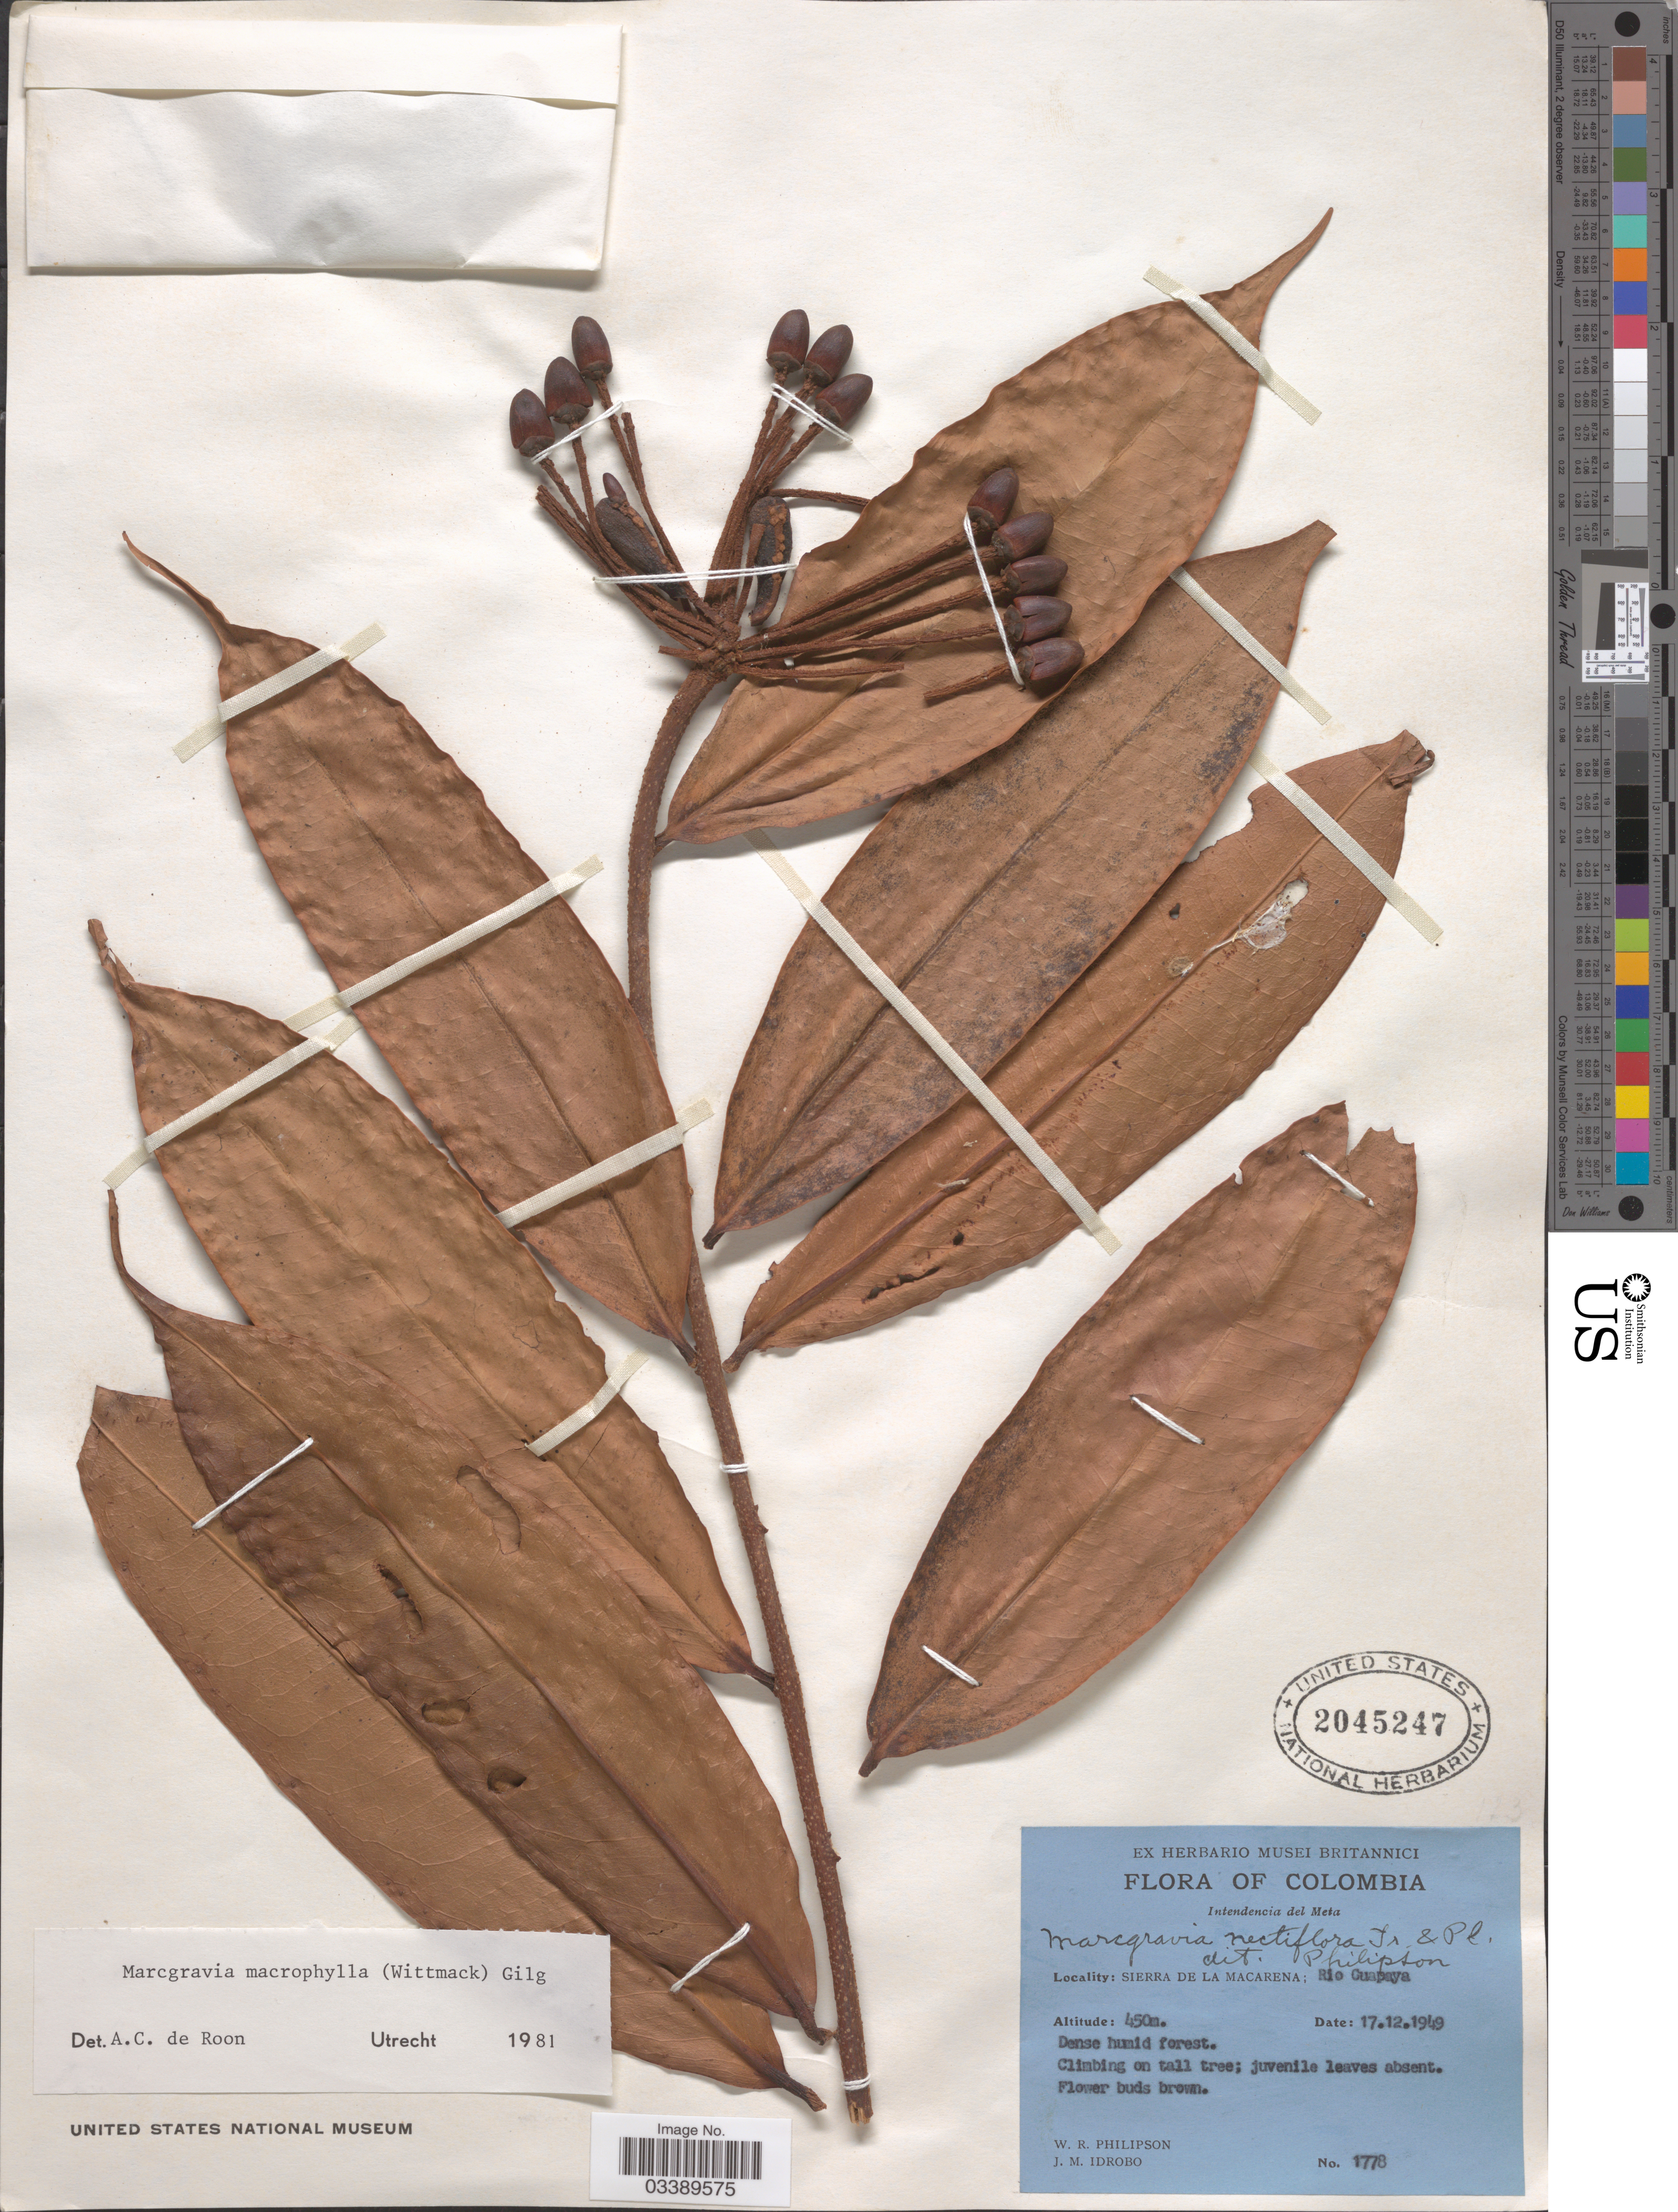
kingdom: Plantae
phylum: Tracheophyta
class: Magnoliopsida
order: Ericales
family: Marcgraviaceae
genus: Marcgravia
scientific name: Marcgravia macrophylla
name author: (Wittm.) Gilg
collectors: W. R. Philipson & J. M. Idrobo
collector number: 1778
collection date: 1949-12-17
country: Colombia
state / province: Meta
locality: Intendencia del Meta. Sierra de La Macarena; Rio Guapaya.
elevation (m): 450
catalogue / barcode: US 2045247